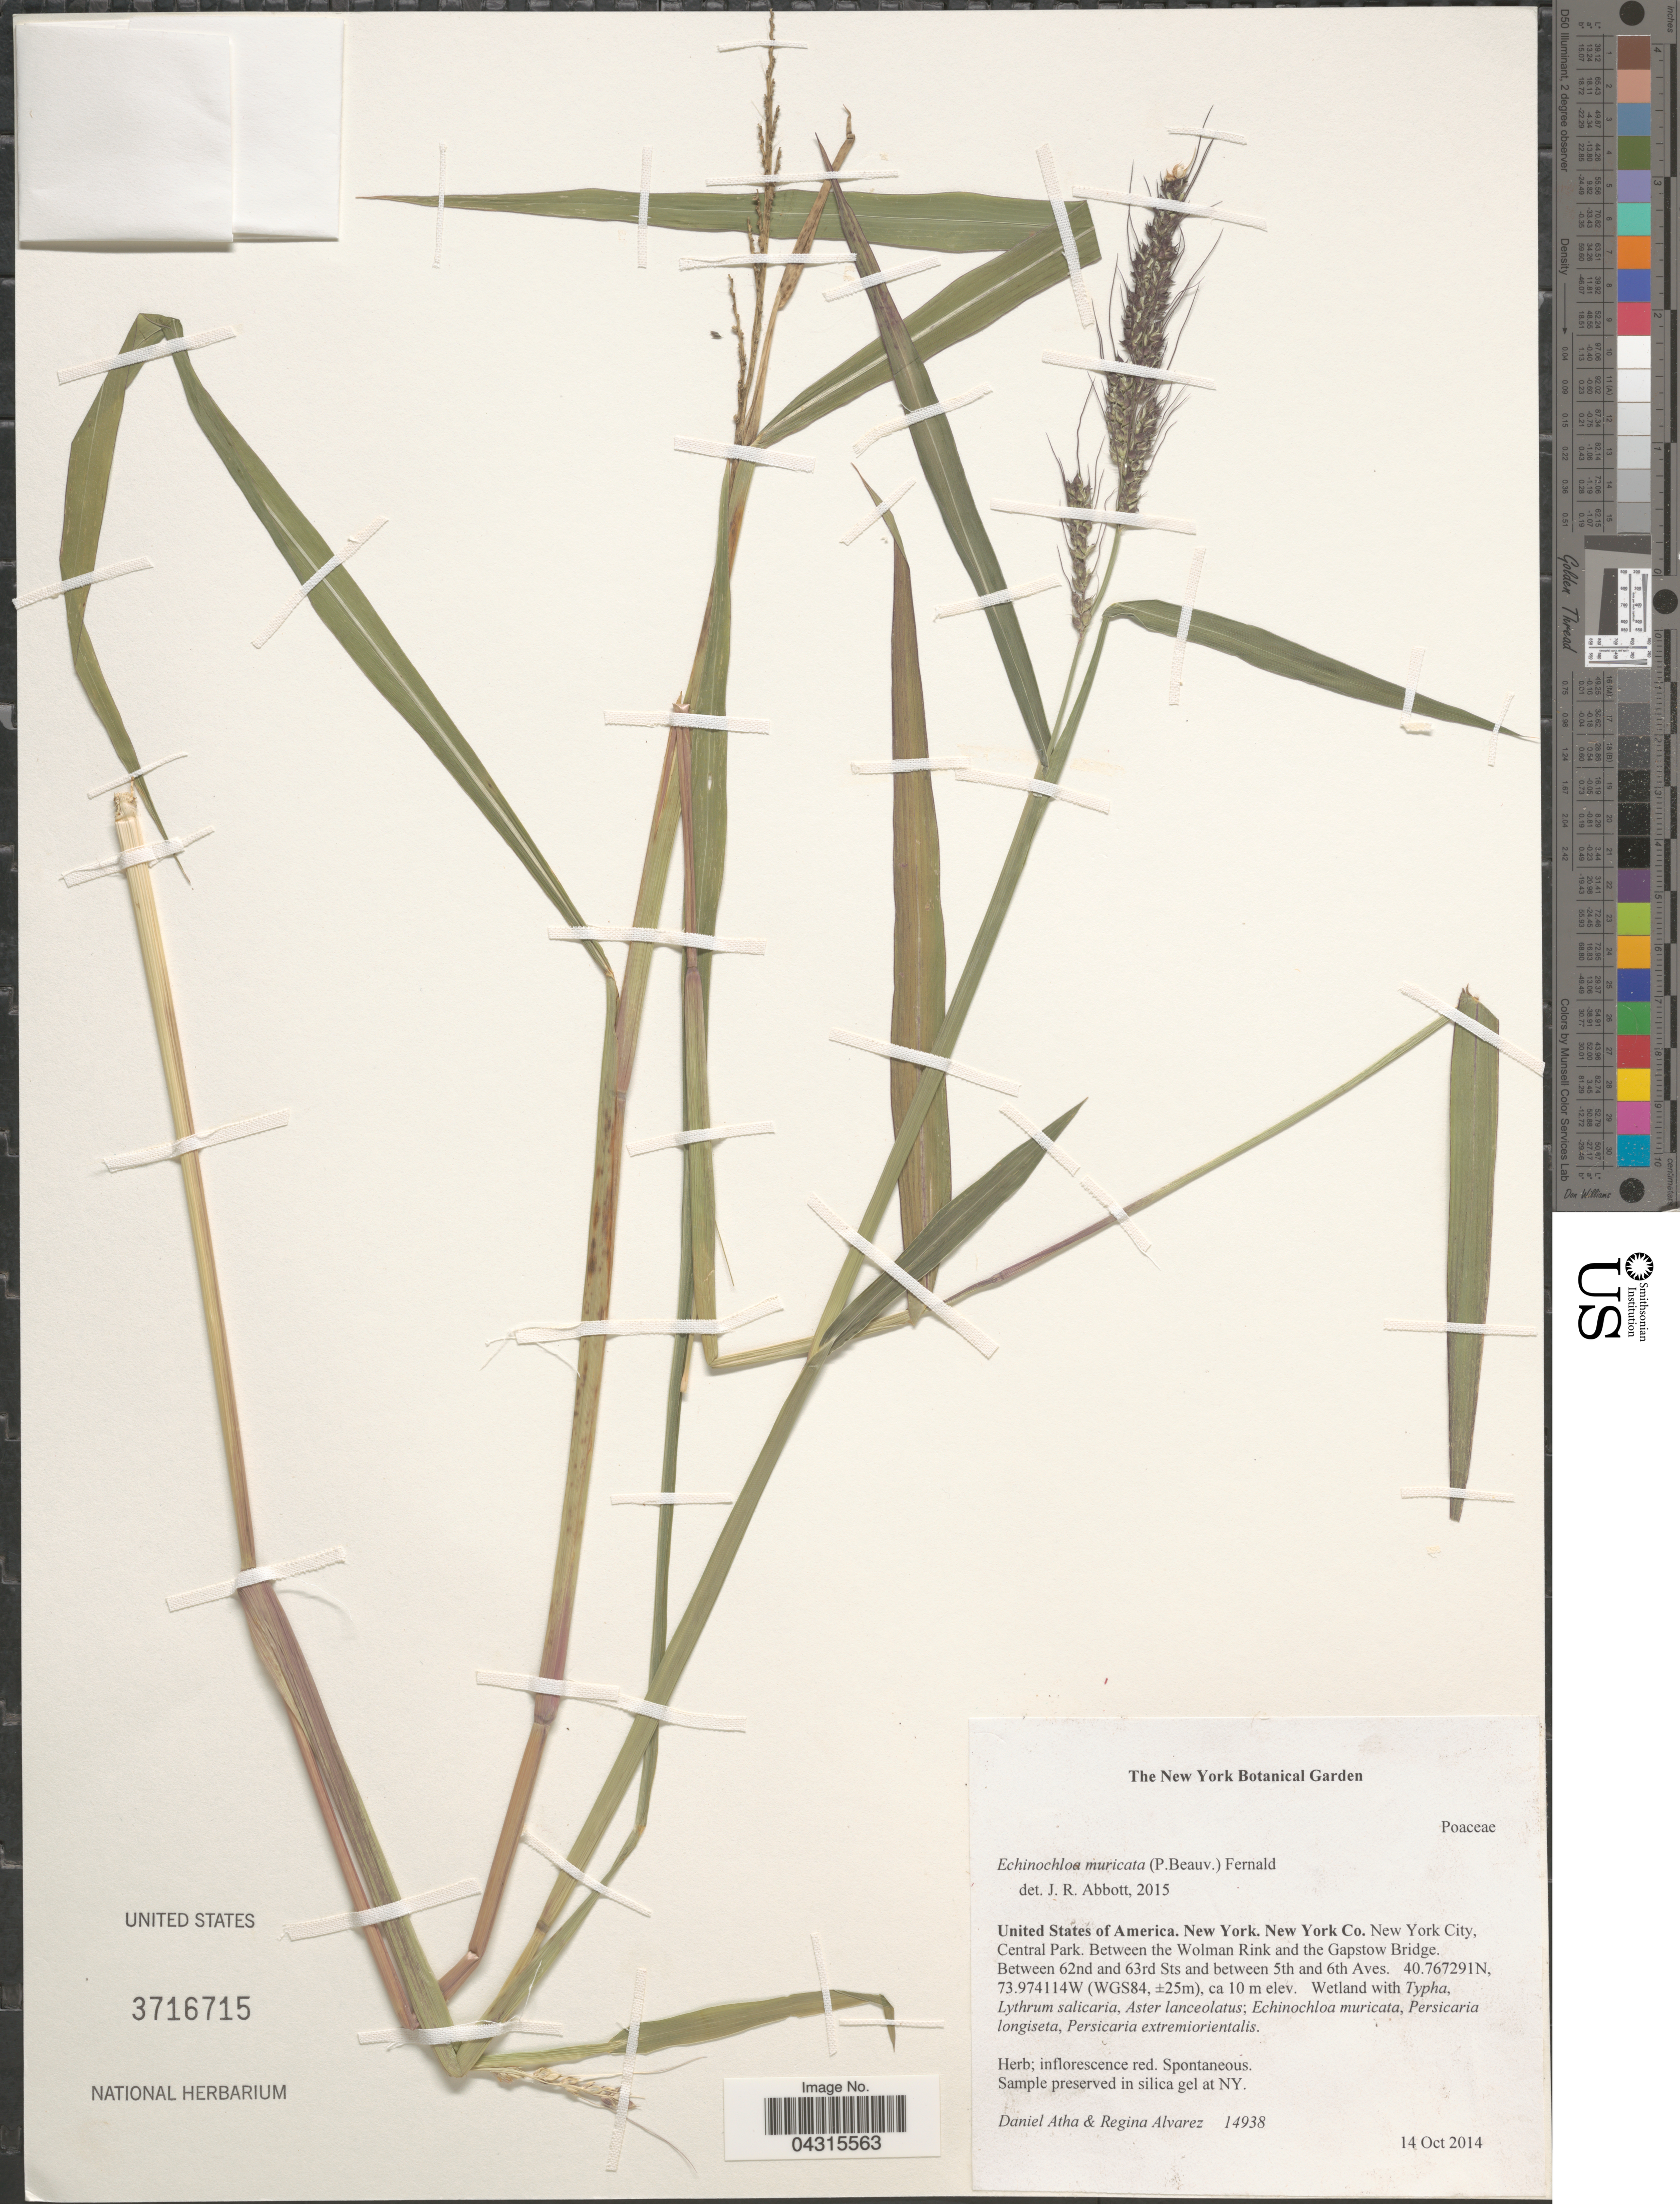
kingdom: Plantae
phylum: Tracheophyta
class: Liliopsida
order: Poales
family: Poaceae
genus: Echinochloa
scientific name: Echinochloa muricata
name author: (P. Beauv.) Fernald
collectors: D. Atha & R. Álvarez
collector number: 14938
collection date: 2014-10-14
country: United States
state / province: New York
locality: New York Co. New York City, Central Park. Between the Wolman Rink and the Gapstow Bridge. Between 62nd and 63rd Sts and between 5th and 6th Aves. (WGS84, ±25m).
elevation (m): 10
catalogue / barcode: US 3716715